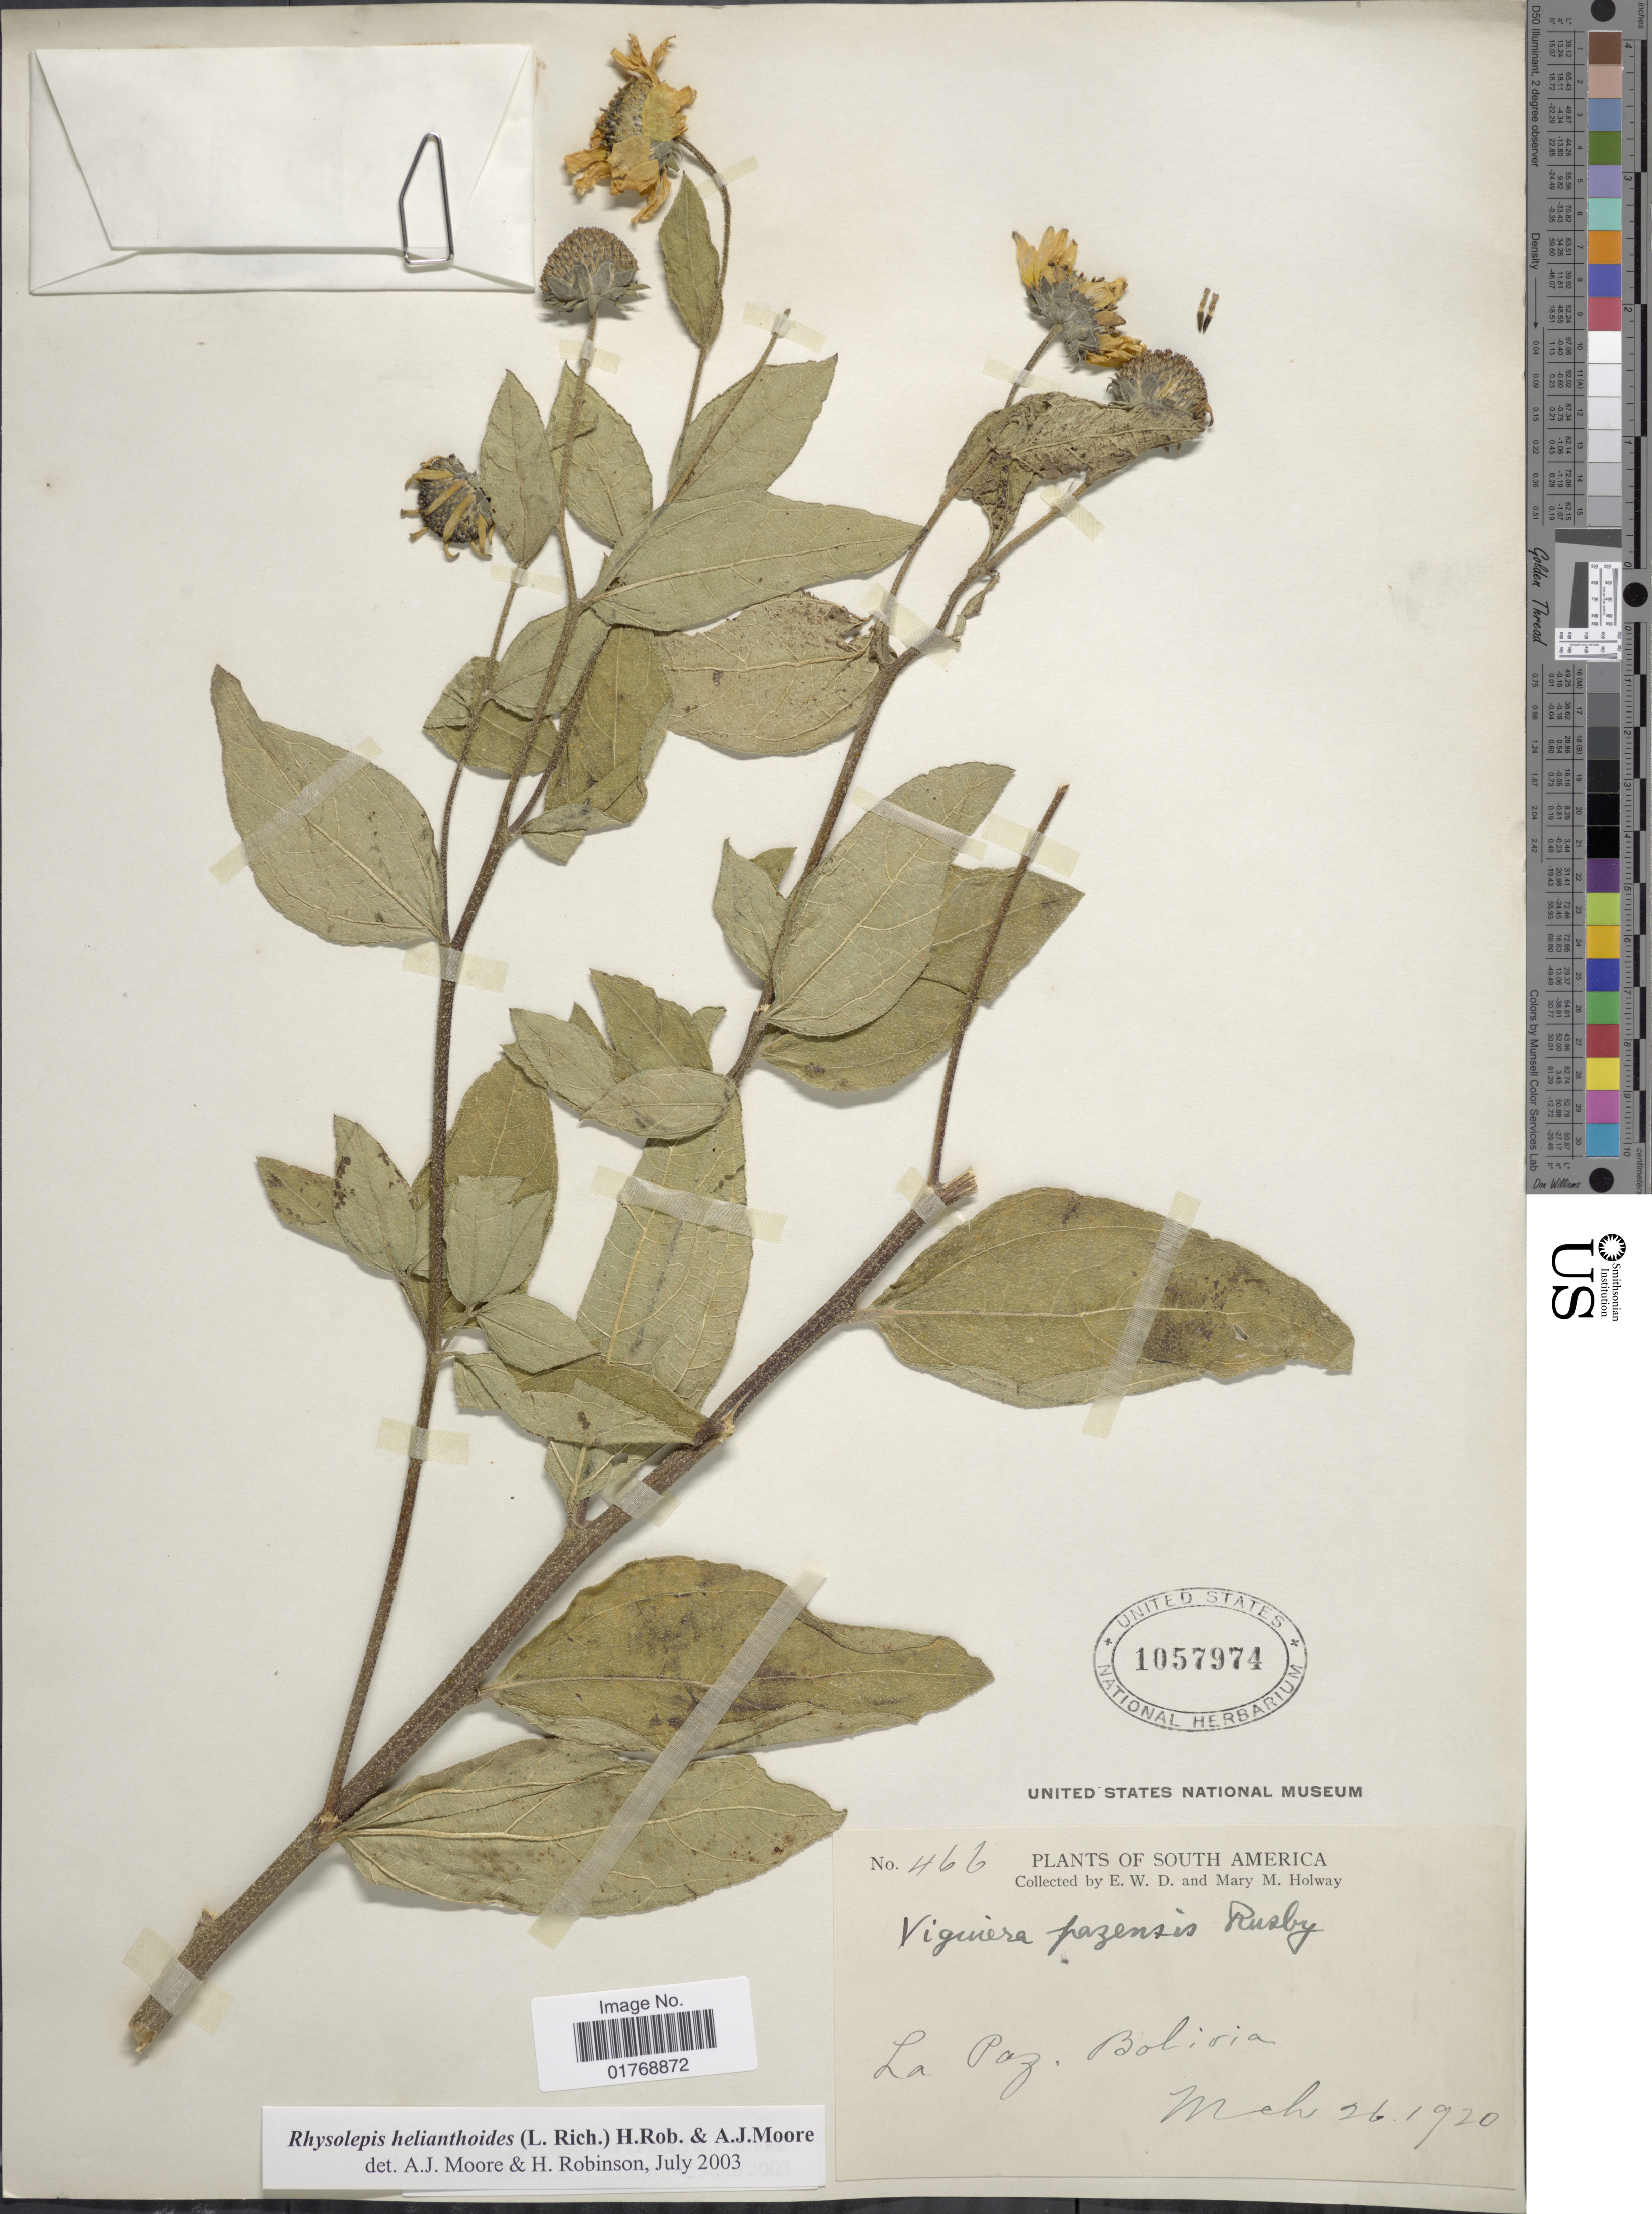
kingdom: Plantae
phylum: Tracheophyta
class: Magnoliopsida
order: Asterales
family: Asteraceae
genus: Viguiera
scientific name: Viguiera procumbens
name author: (Pers.) S.F. Blake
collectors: E. W. D. Holway & M. M. Holway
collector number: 466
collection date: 1920-03-26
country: Bolivia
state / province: La Paz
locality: La Paz, Bolovia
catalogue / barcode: US 1057974